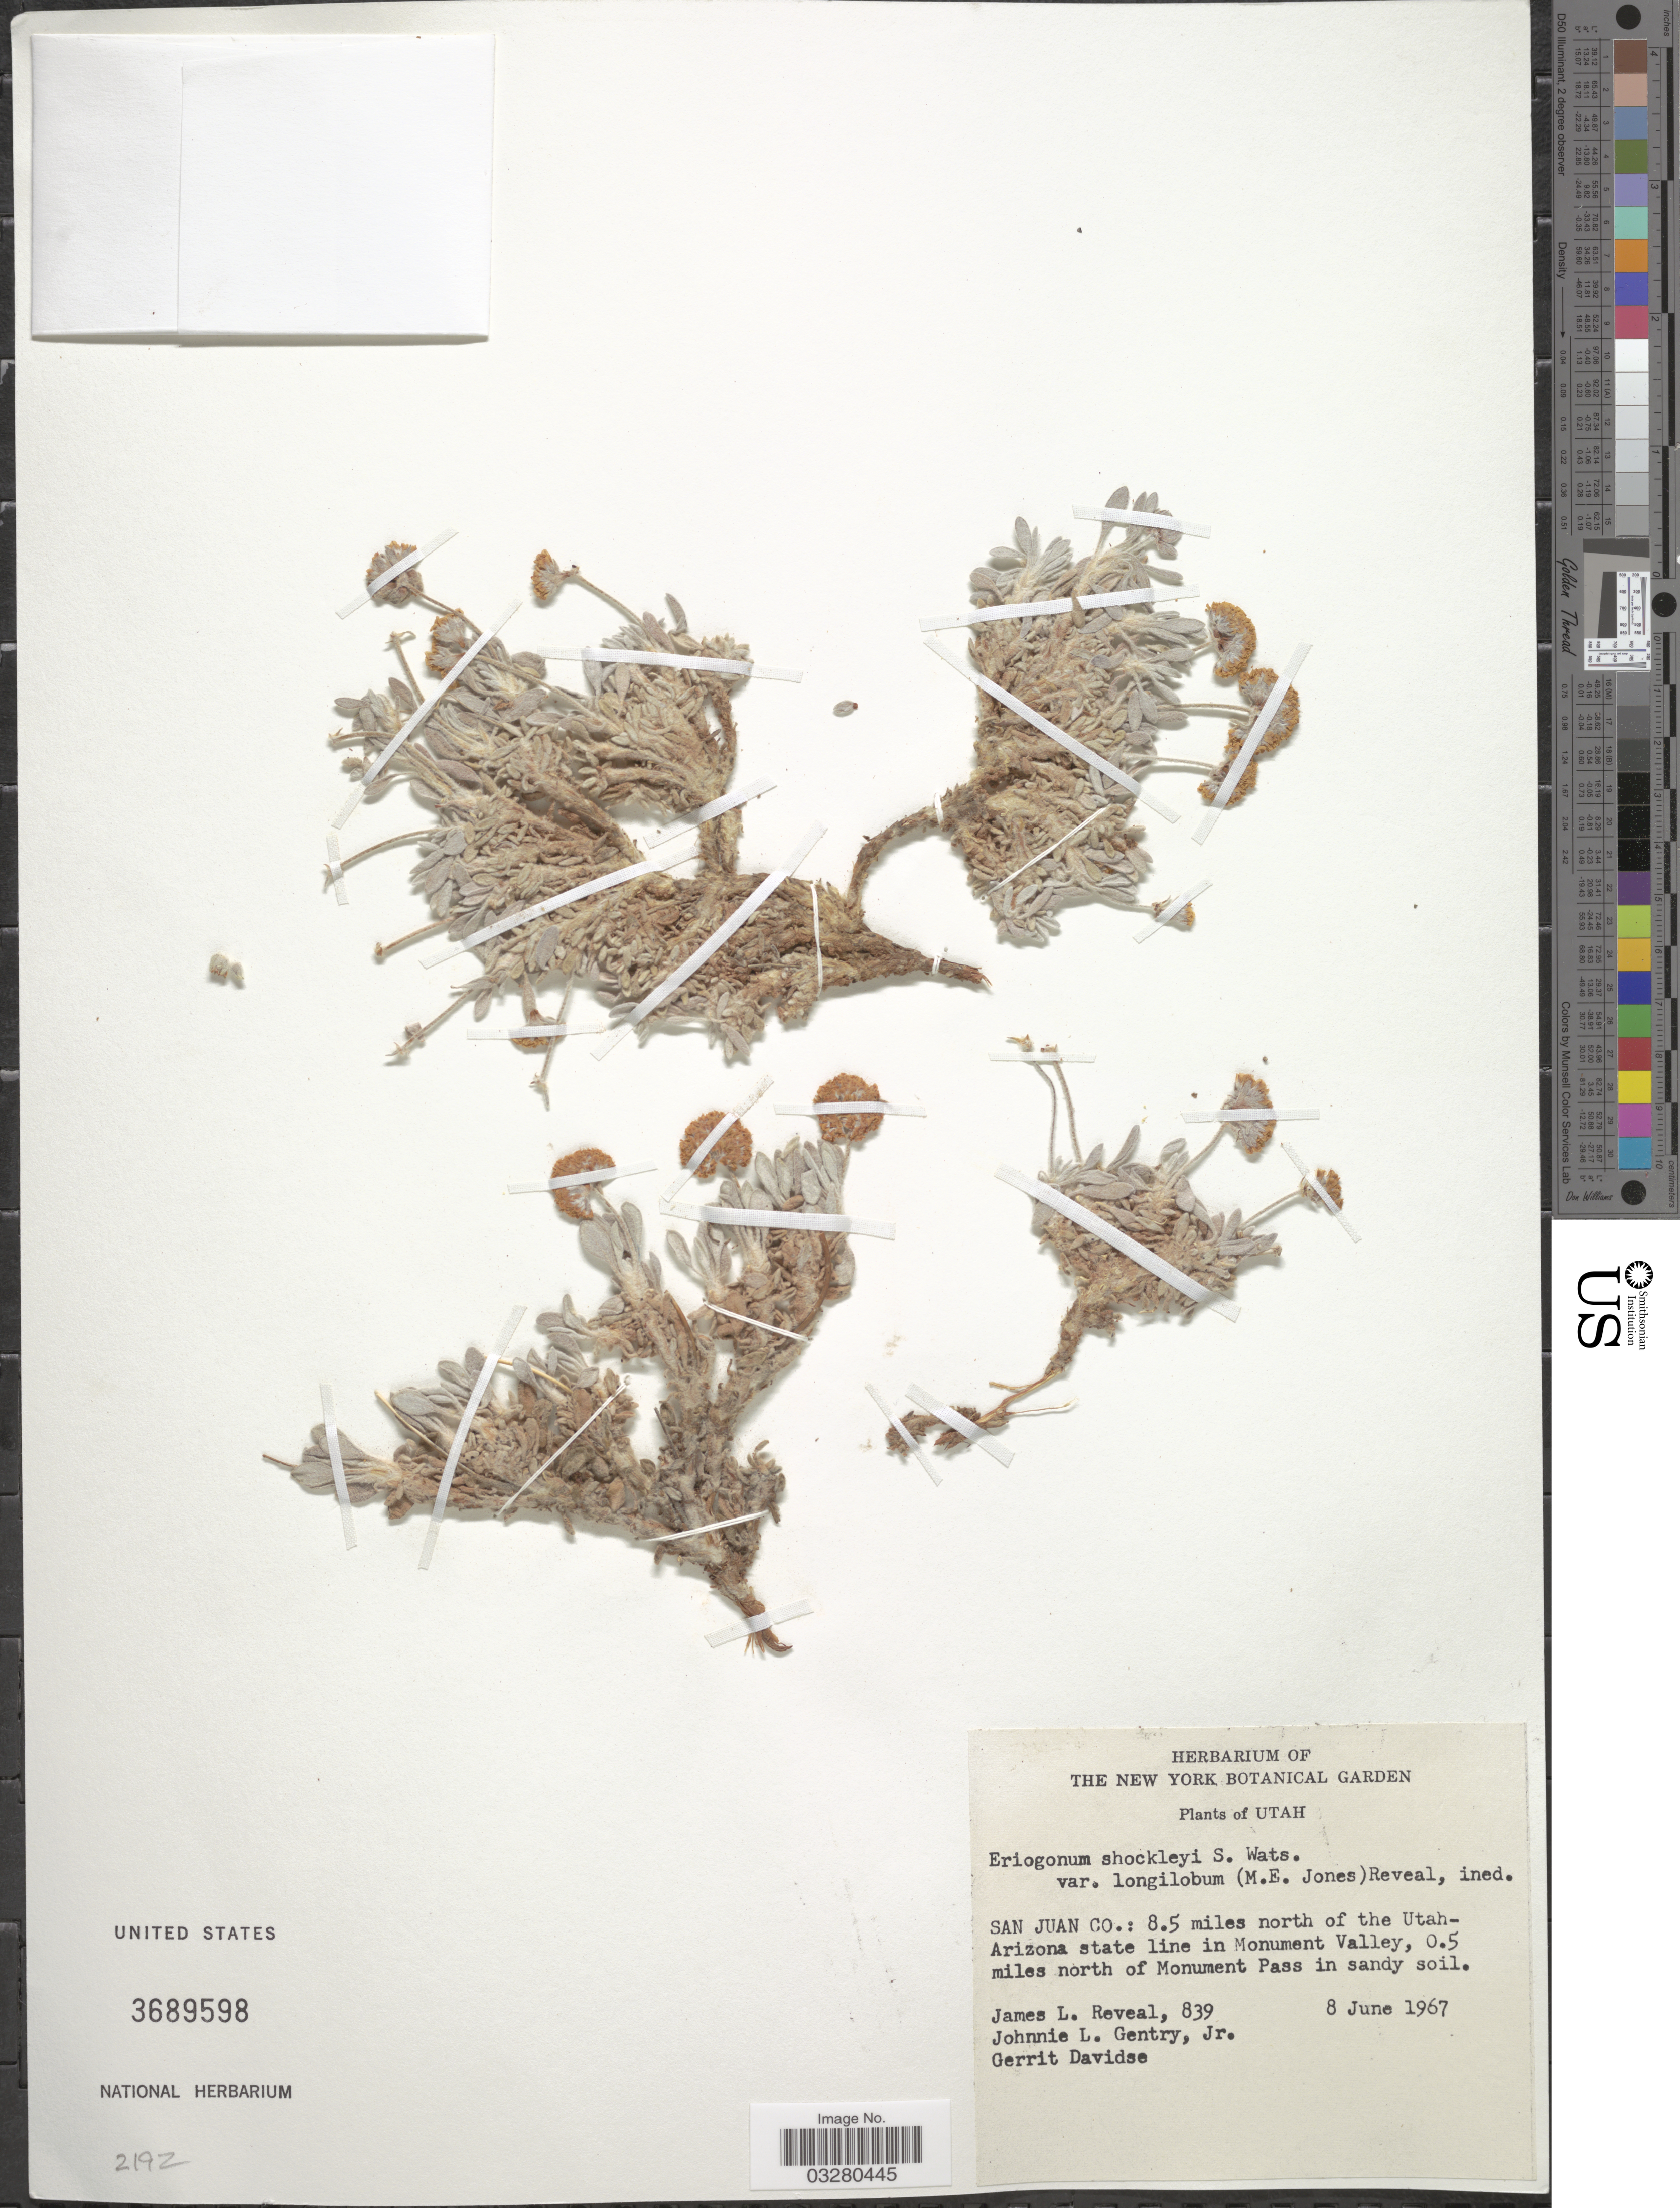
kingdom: Plantae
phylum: Tracheophyta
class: Magnoliopsida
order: Caryophyllales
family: Polygonaceae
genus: Eriogonum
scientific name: Eriogonum shockleyi var. longilobum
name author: (M.E. Jones) Reveal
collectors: J. L. Reveal, J. L. Gentry & G. Davidse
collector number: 839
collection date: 1967-06-08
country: United States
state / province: Utah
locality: San Juan Co.: 8.5 miles north of the Utah-Arizona state line in Monument Valley, 0.5 miles north of Monument Pass in sandy soil.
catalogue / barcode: US 3689598